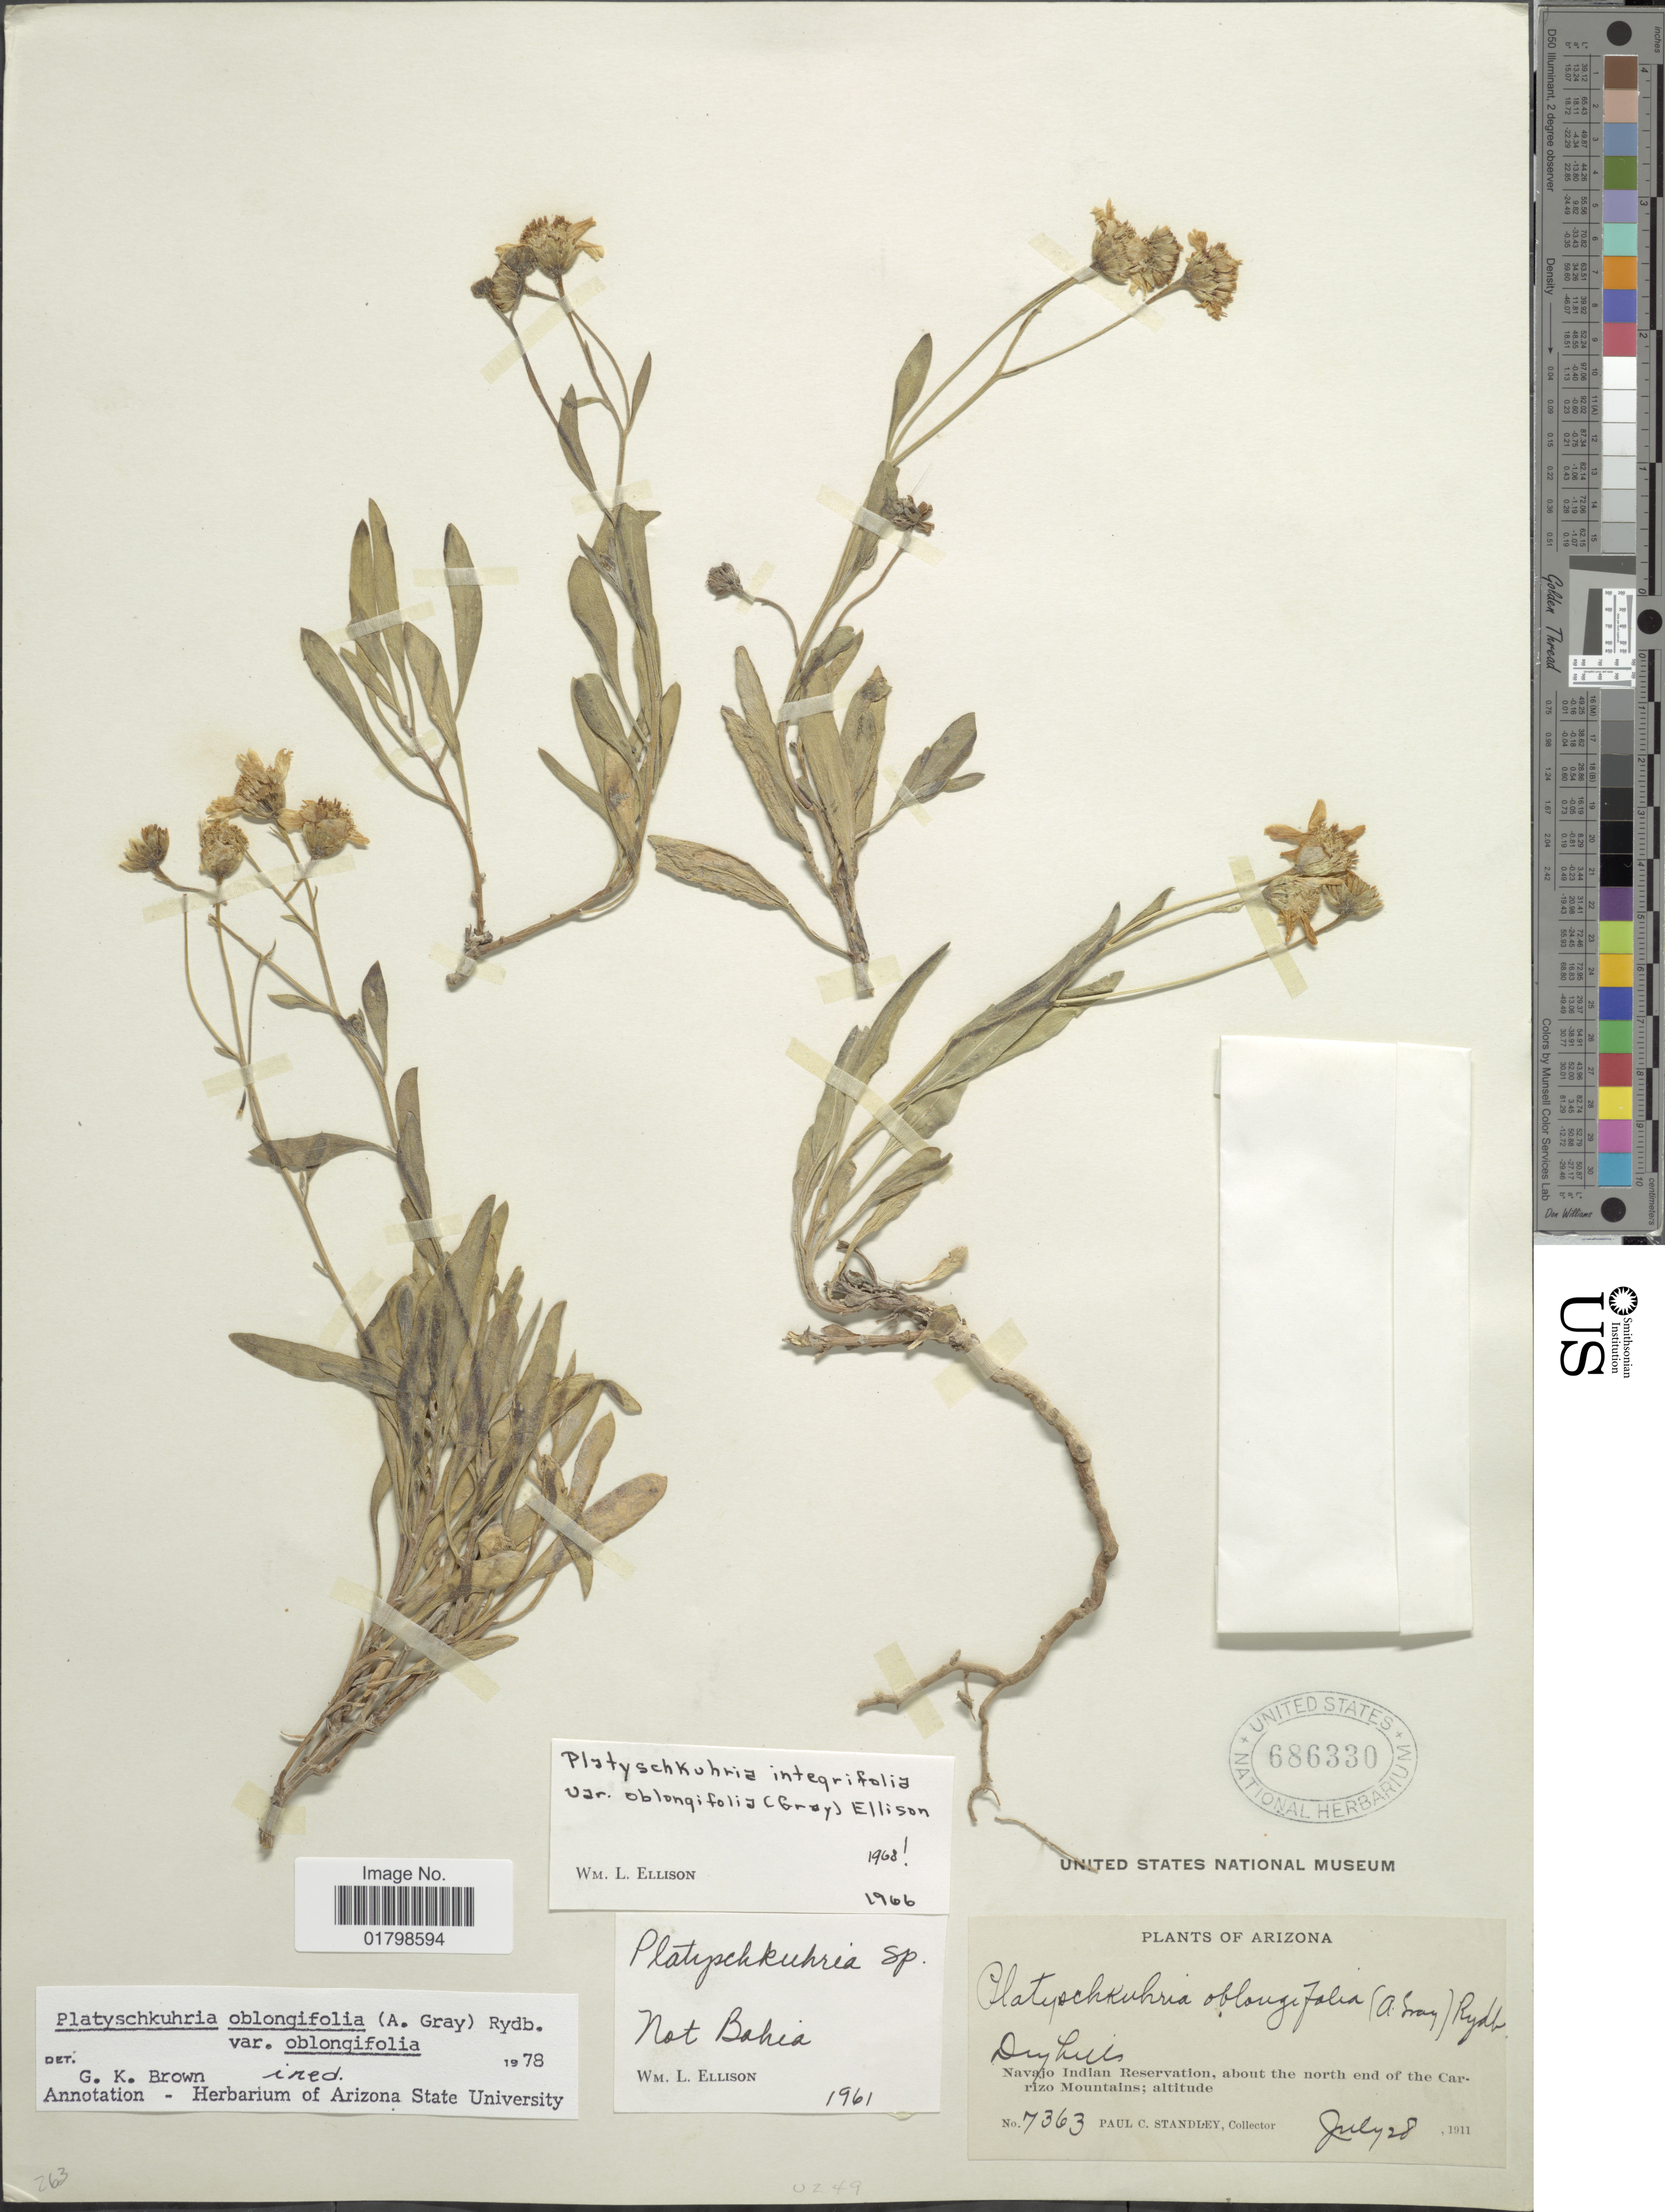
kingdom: Plantae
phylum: Tracheophyta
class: Magnoliopsida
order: Asterales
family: Asteraceae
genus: Platyschkuhria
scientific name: Platyschkuhria oblongifolia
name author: (A. Gray) Rydb.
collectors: P. C. Standley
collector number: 7363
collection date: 1911-07-27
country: United States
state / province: Arizona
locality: Navajo Indian Reservation, about the north end of the Carrizo Mountains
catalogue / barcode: US 686330